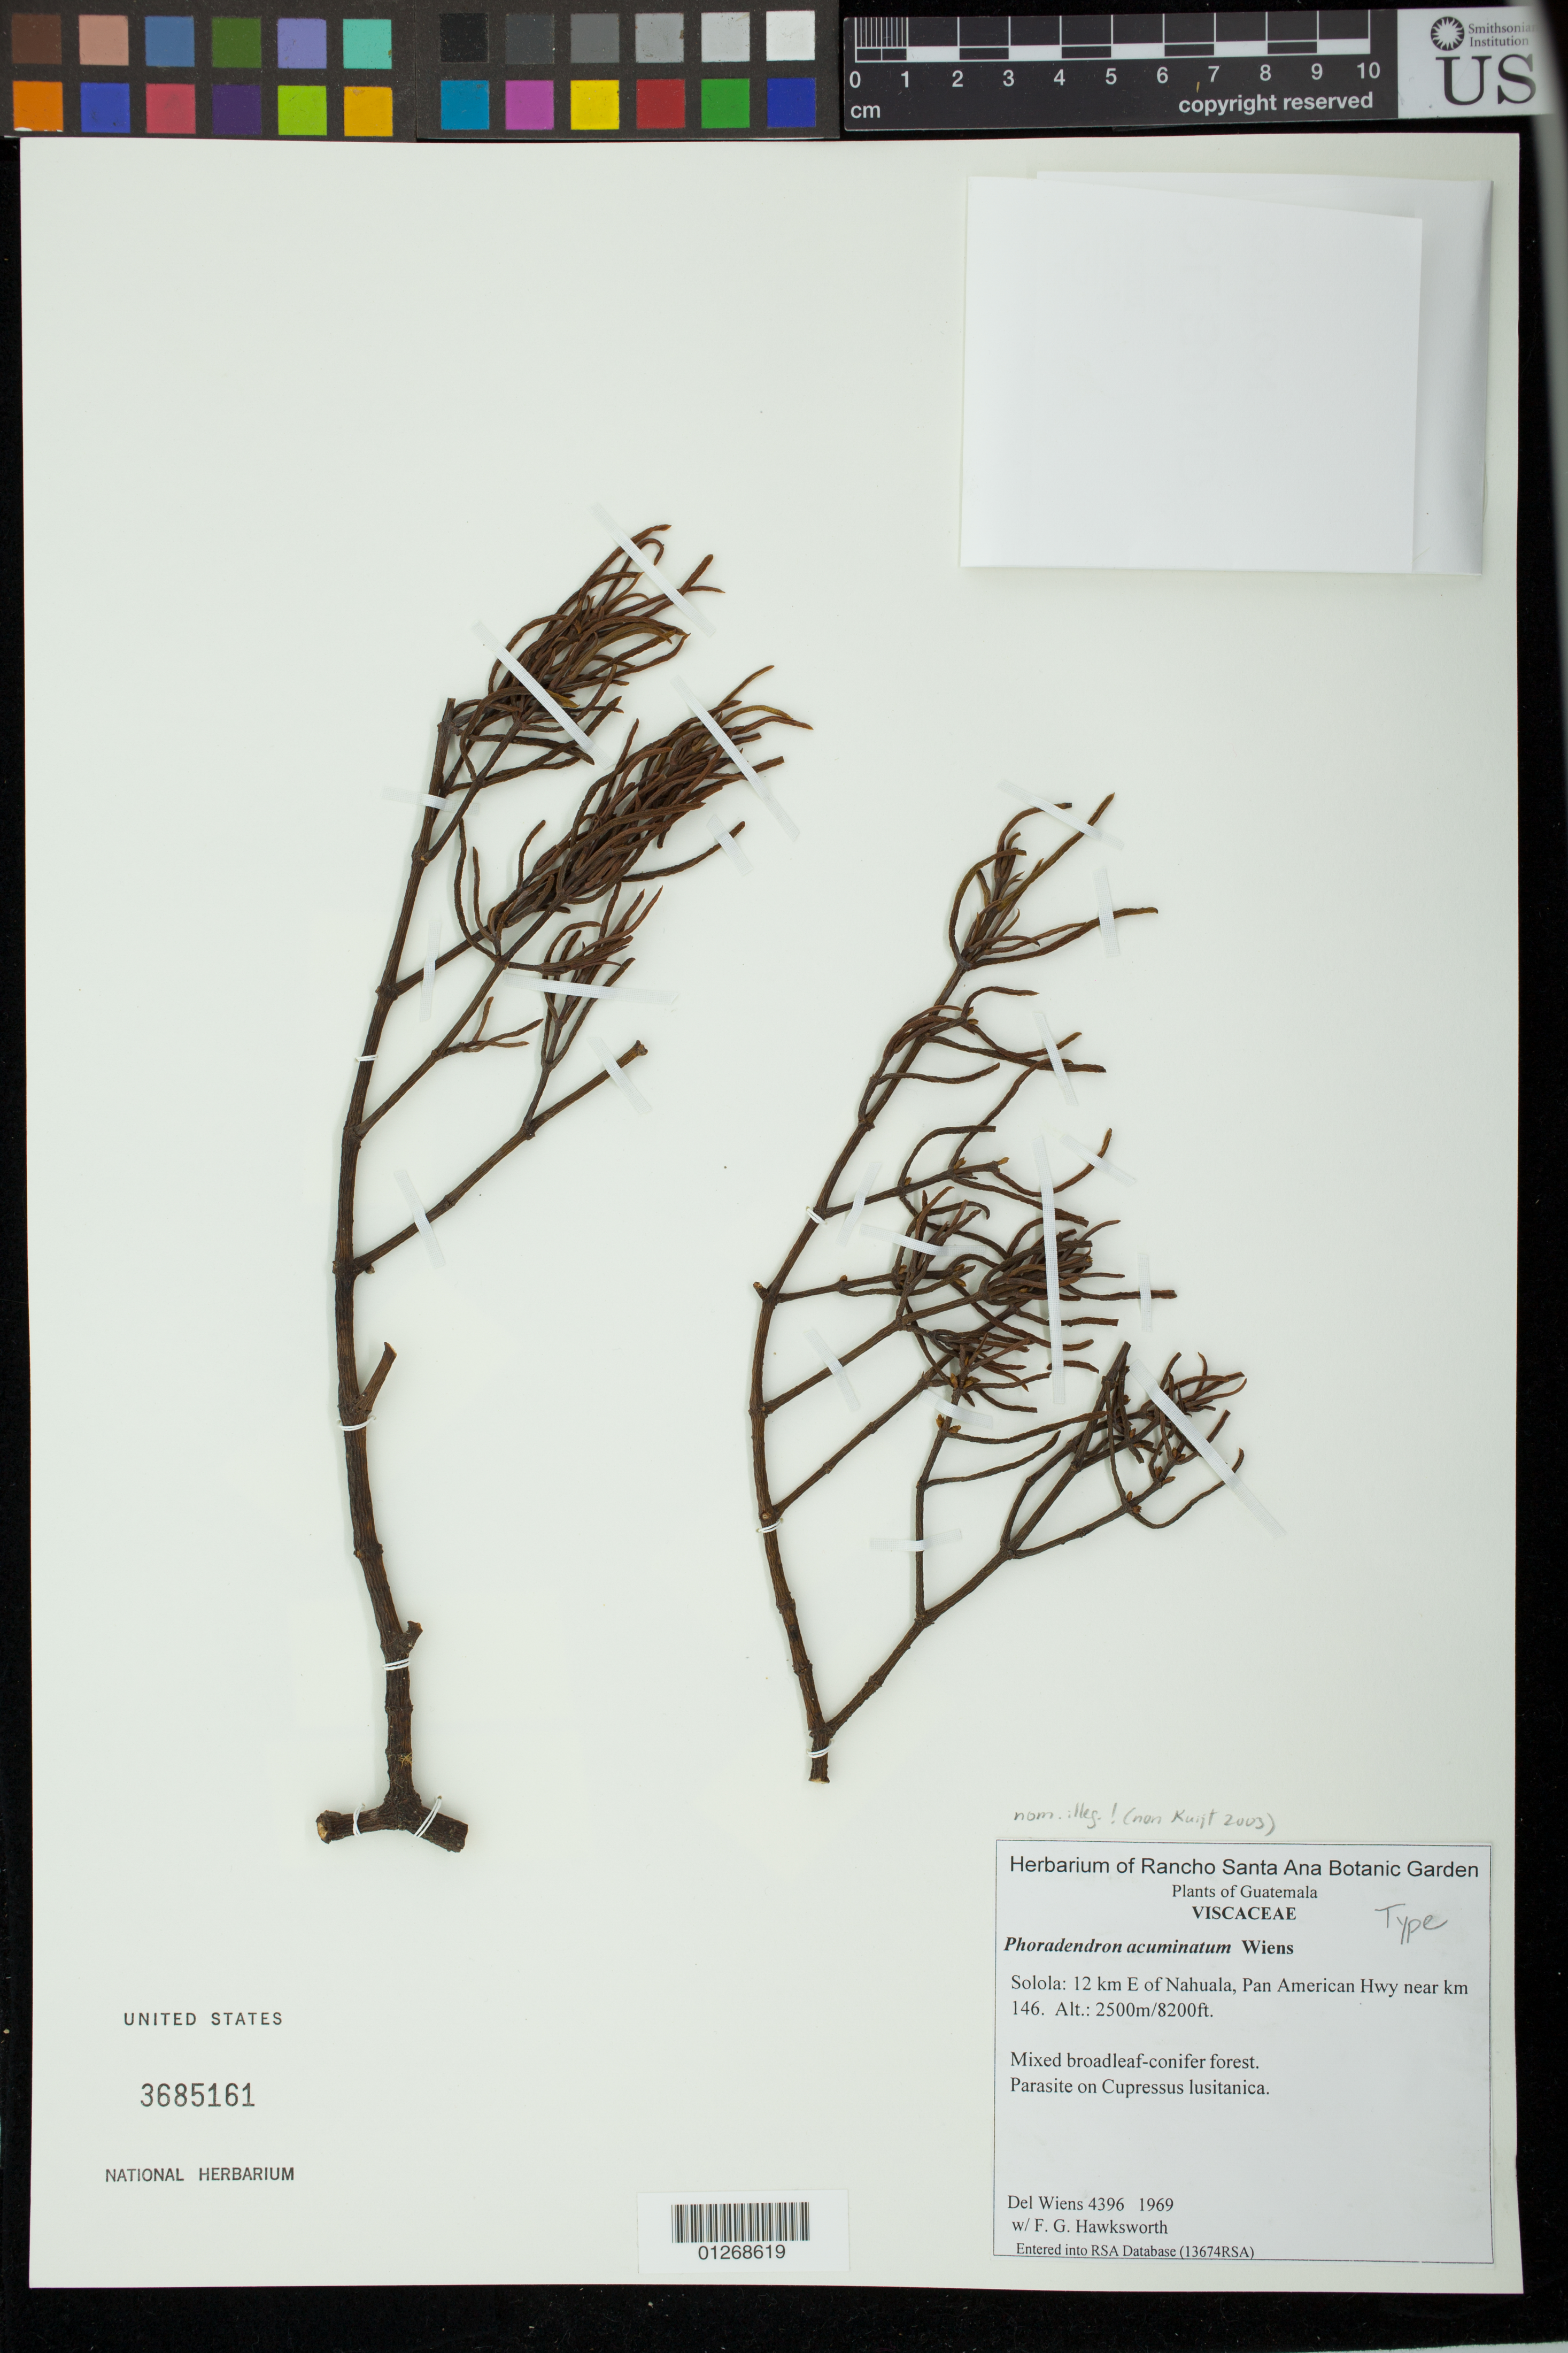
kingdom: Plantae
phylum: Tracheophyta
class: Magnoliopsida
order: Santalales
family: Viscaceae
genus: Phoradendron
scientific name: Phoradendron acuminatum Wiens, nom. illeg.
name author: Wiens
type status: Type Collection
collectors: D. Wiens & F. G. Hawksworth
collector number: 4396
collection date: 1969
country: Guatemala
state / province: Sololá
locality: Solola: 12 km E of Nahuala, Pan American Hwy near km 146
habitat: Mixed broadleaf-conifer forest. Parasite on Cupressus lusitanica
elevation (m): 2500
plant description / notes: Presumably the holotype; protologue cites holotype deposited at US but this sheet annotated simply as "Type".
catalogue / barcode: US 3685161